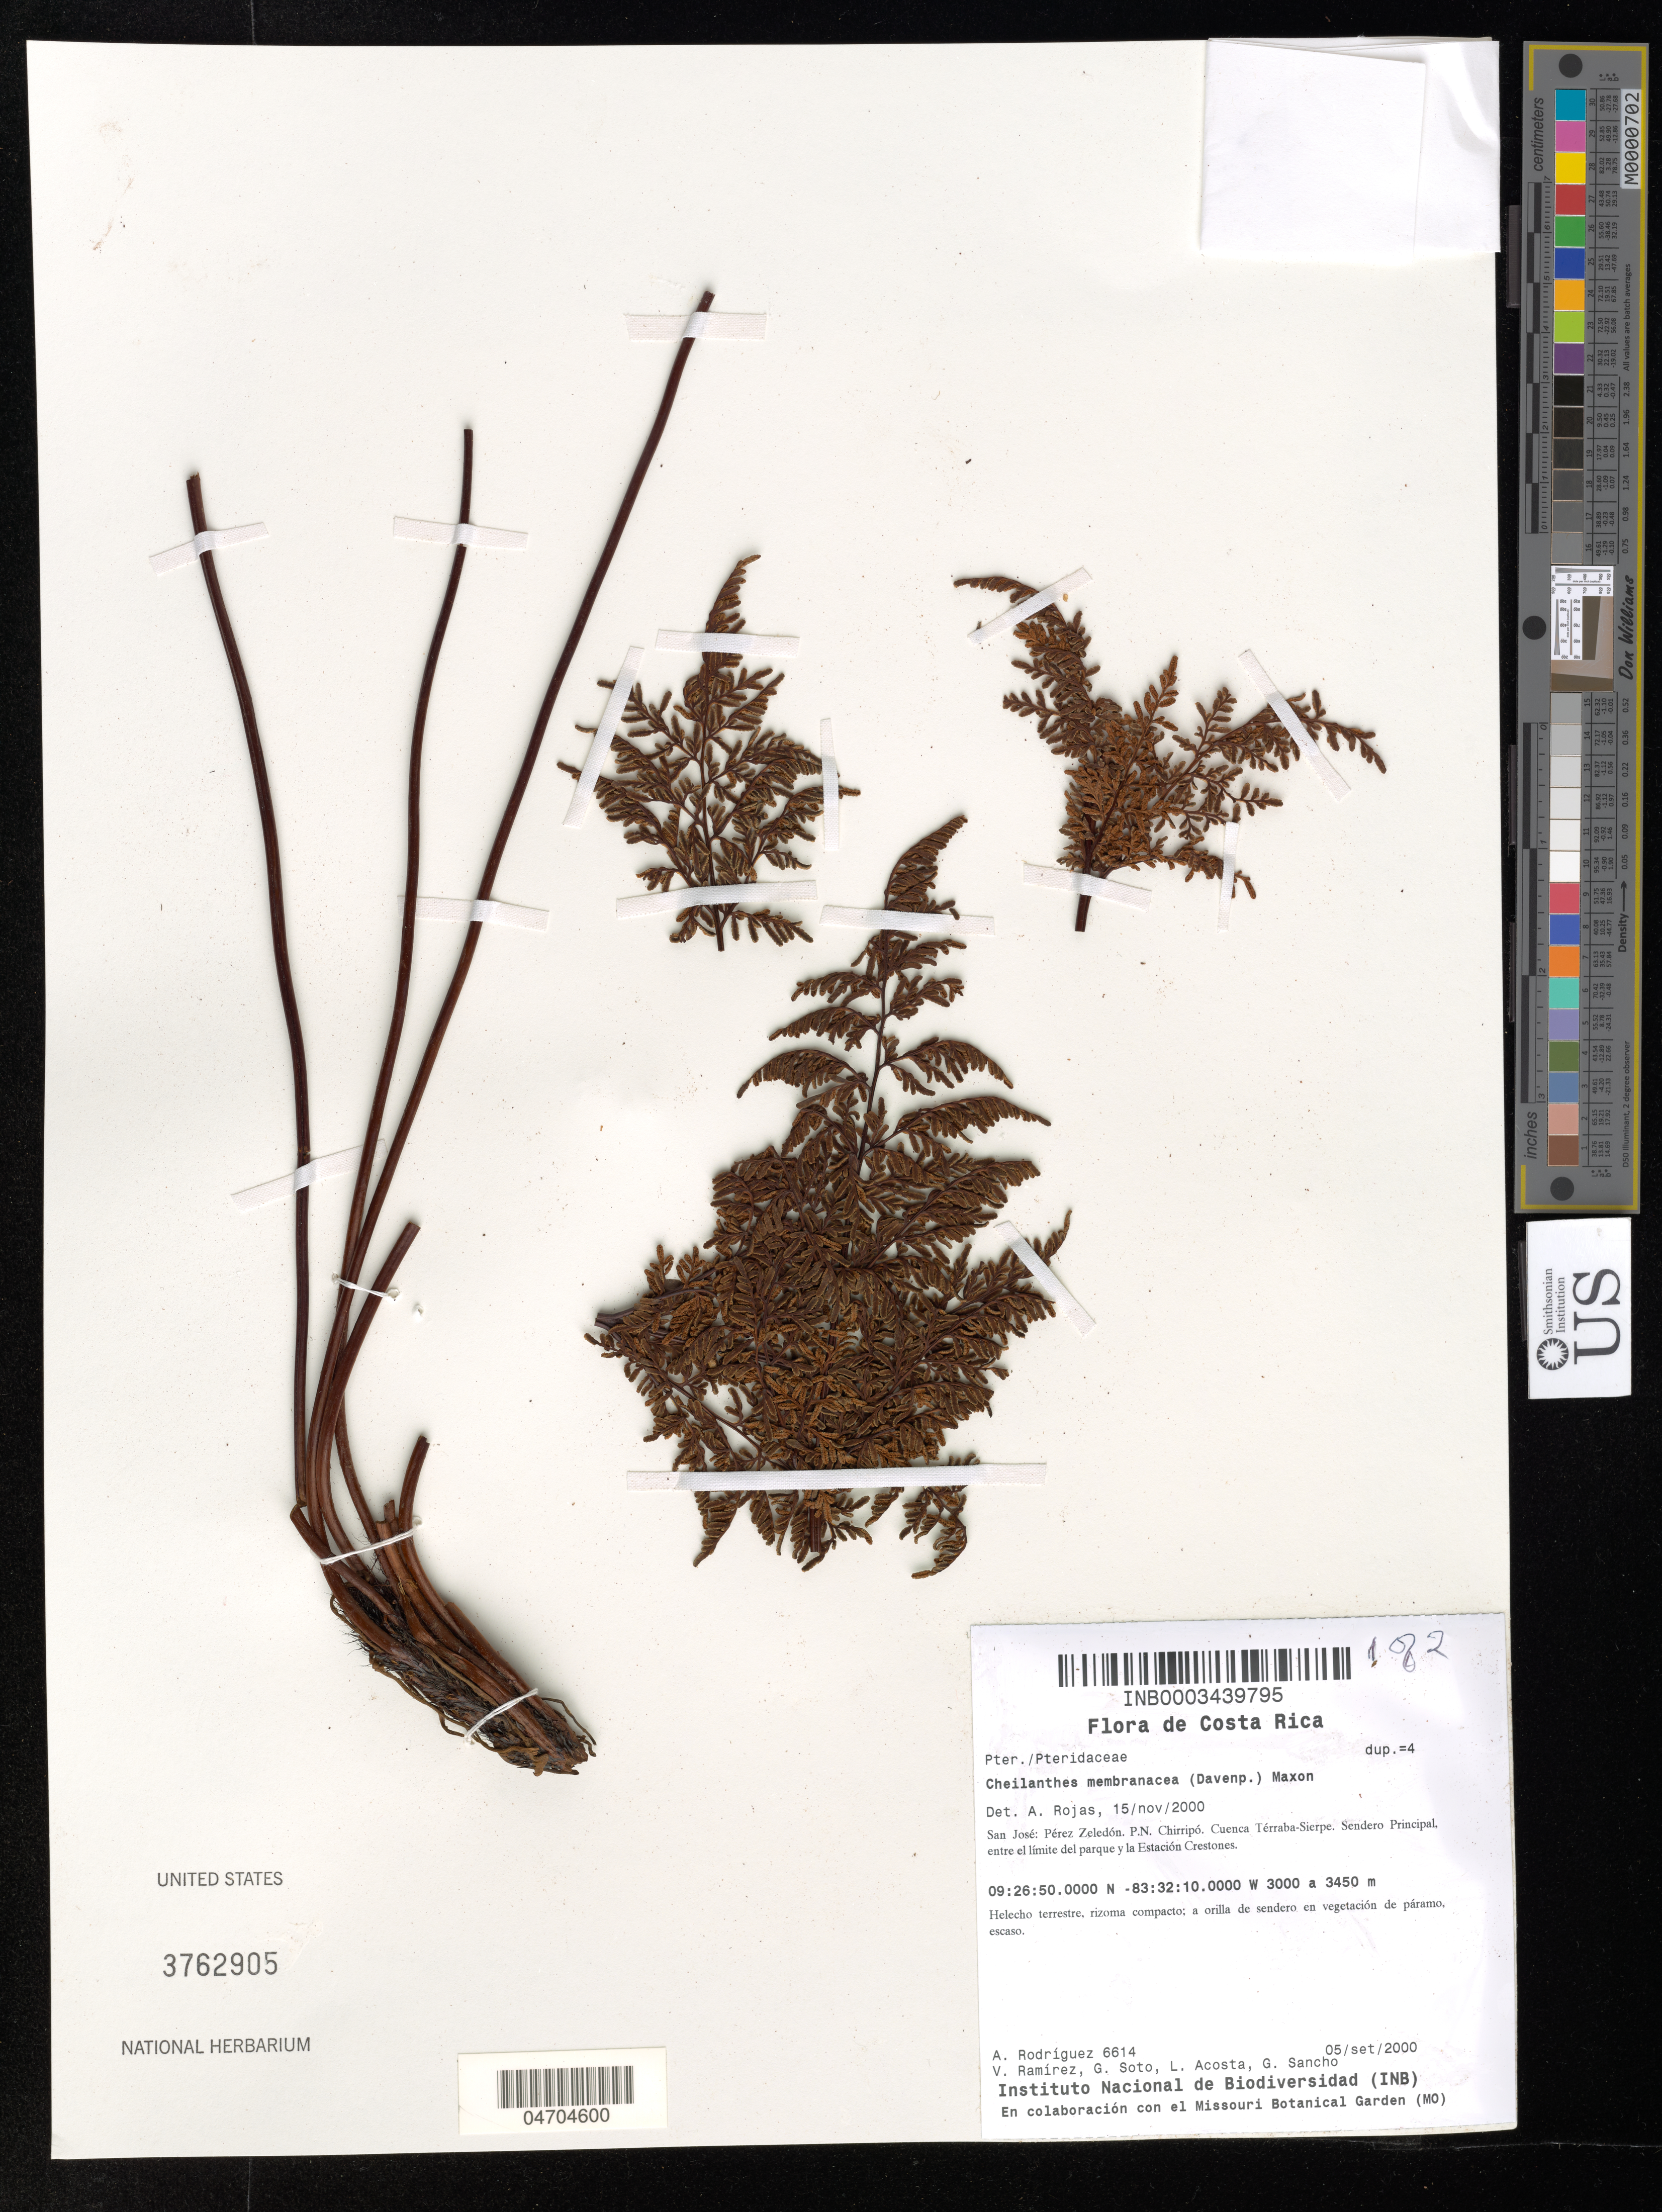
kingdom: Plantae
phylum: Tracheophyta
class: Polypodiopsida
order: Polypodiales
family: Pteridaceae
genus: Cheilanthes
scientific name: Cheilanthes membranacea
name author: (Davenp.) Maxon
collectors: A. Rodríguez, V. Ramirez, G. Soto, L. Acosta & G. Sancho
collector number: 6614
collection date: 2000-09-05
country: Costa Rica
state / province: San José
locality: Pérez Zeledón. P. N. Chirripó. Cuenca Térraba-Sierpe. Sendero Principal, entre el límite del parque y la Estación Crestones.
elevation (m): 3000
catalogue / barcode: US 3762905